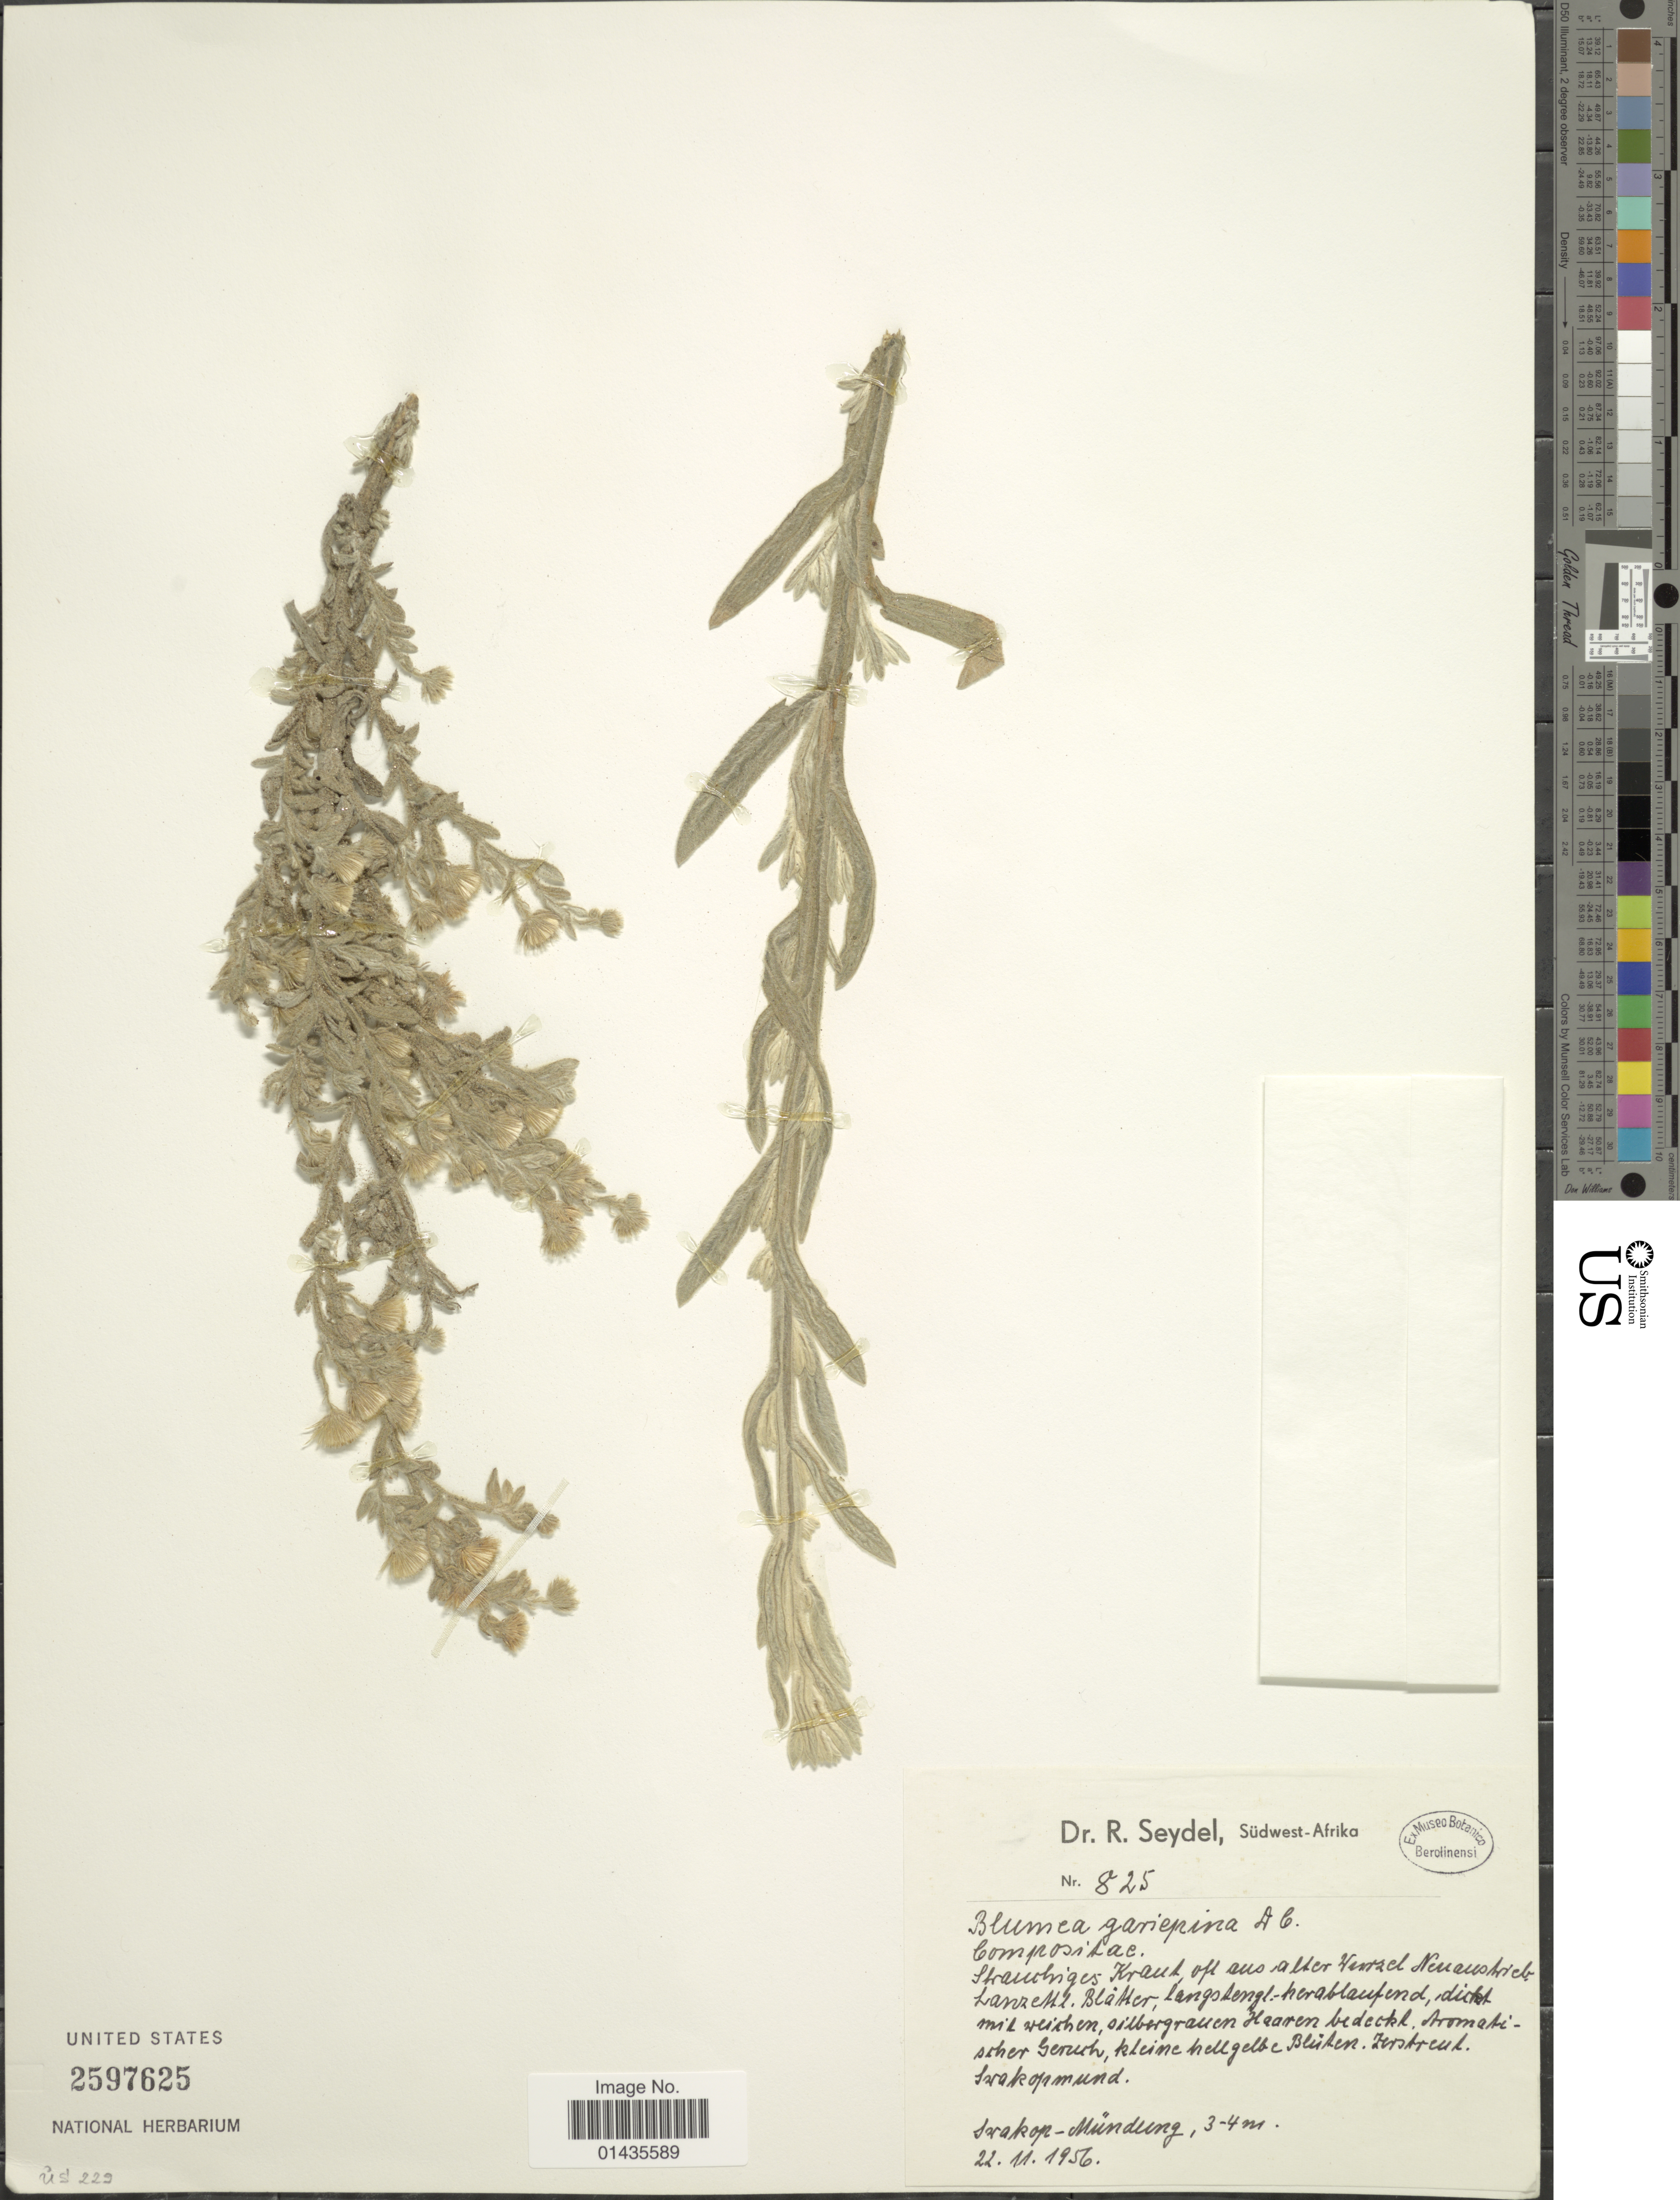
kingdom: Plantae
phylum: Tracheophyta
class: Magnoliopsida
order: Asterales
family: Asteraceae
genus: Blumea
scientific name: Blumea gariepina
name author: DC.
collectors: R. Seydel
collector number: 825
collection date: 1956-11-22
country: Namibia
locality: Swakop-Mundung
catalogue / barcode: US 2597625